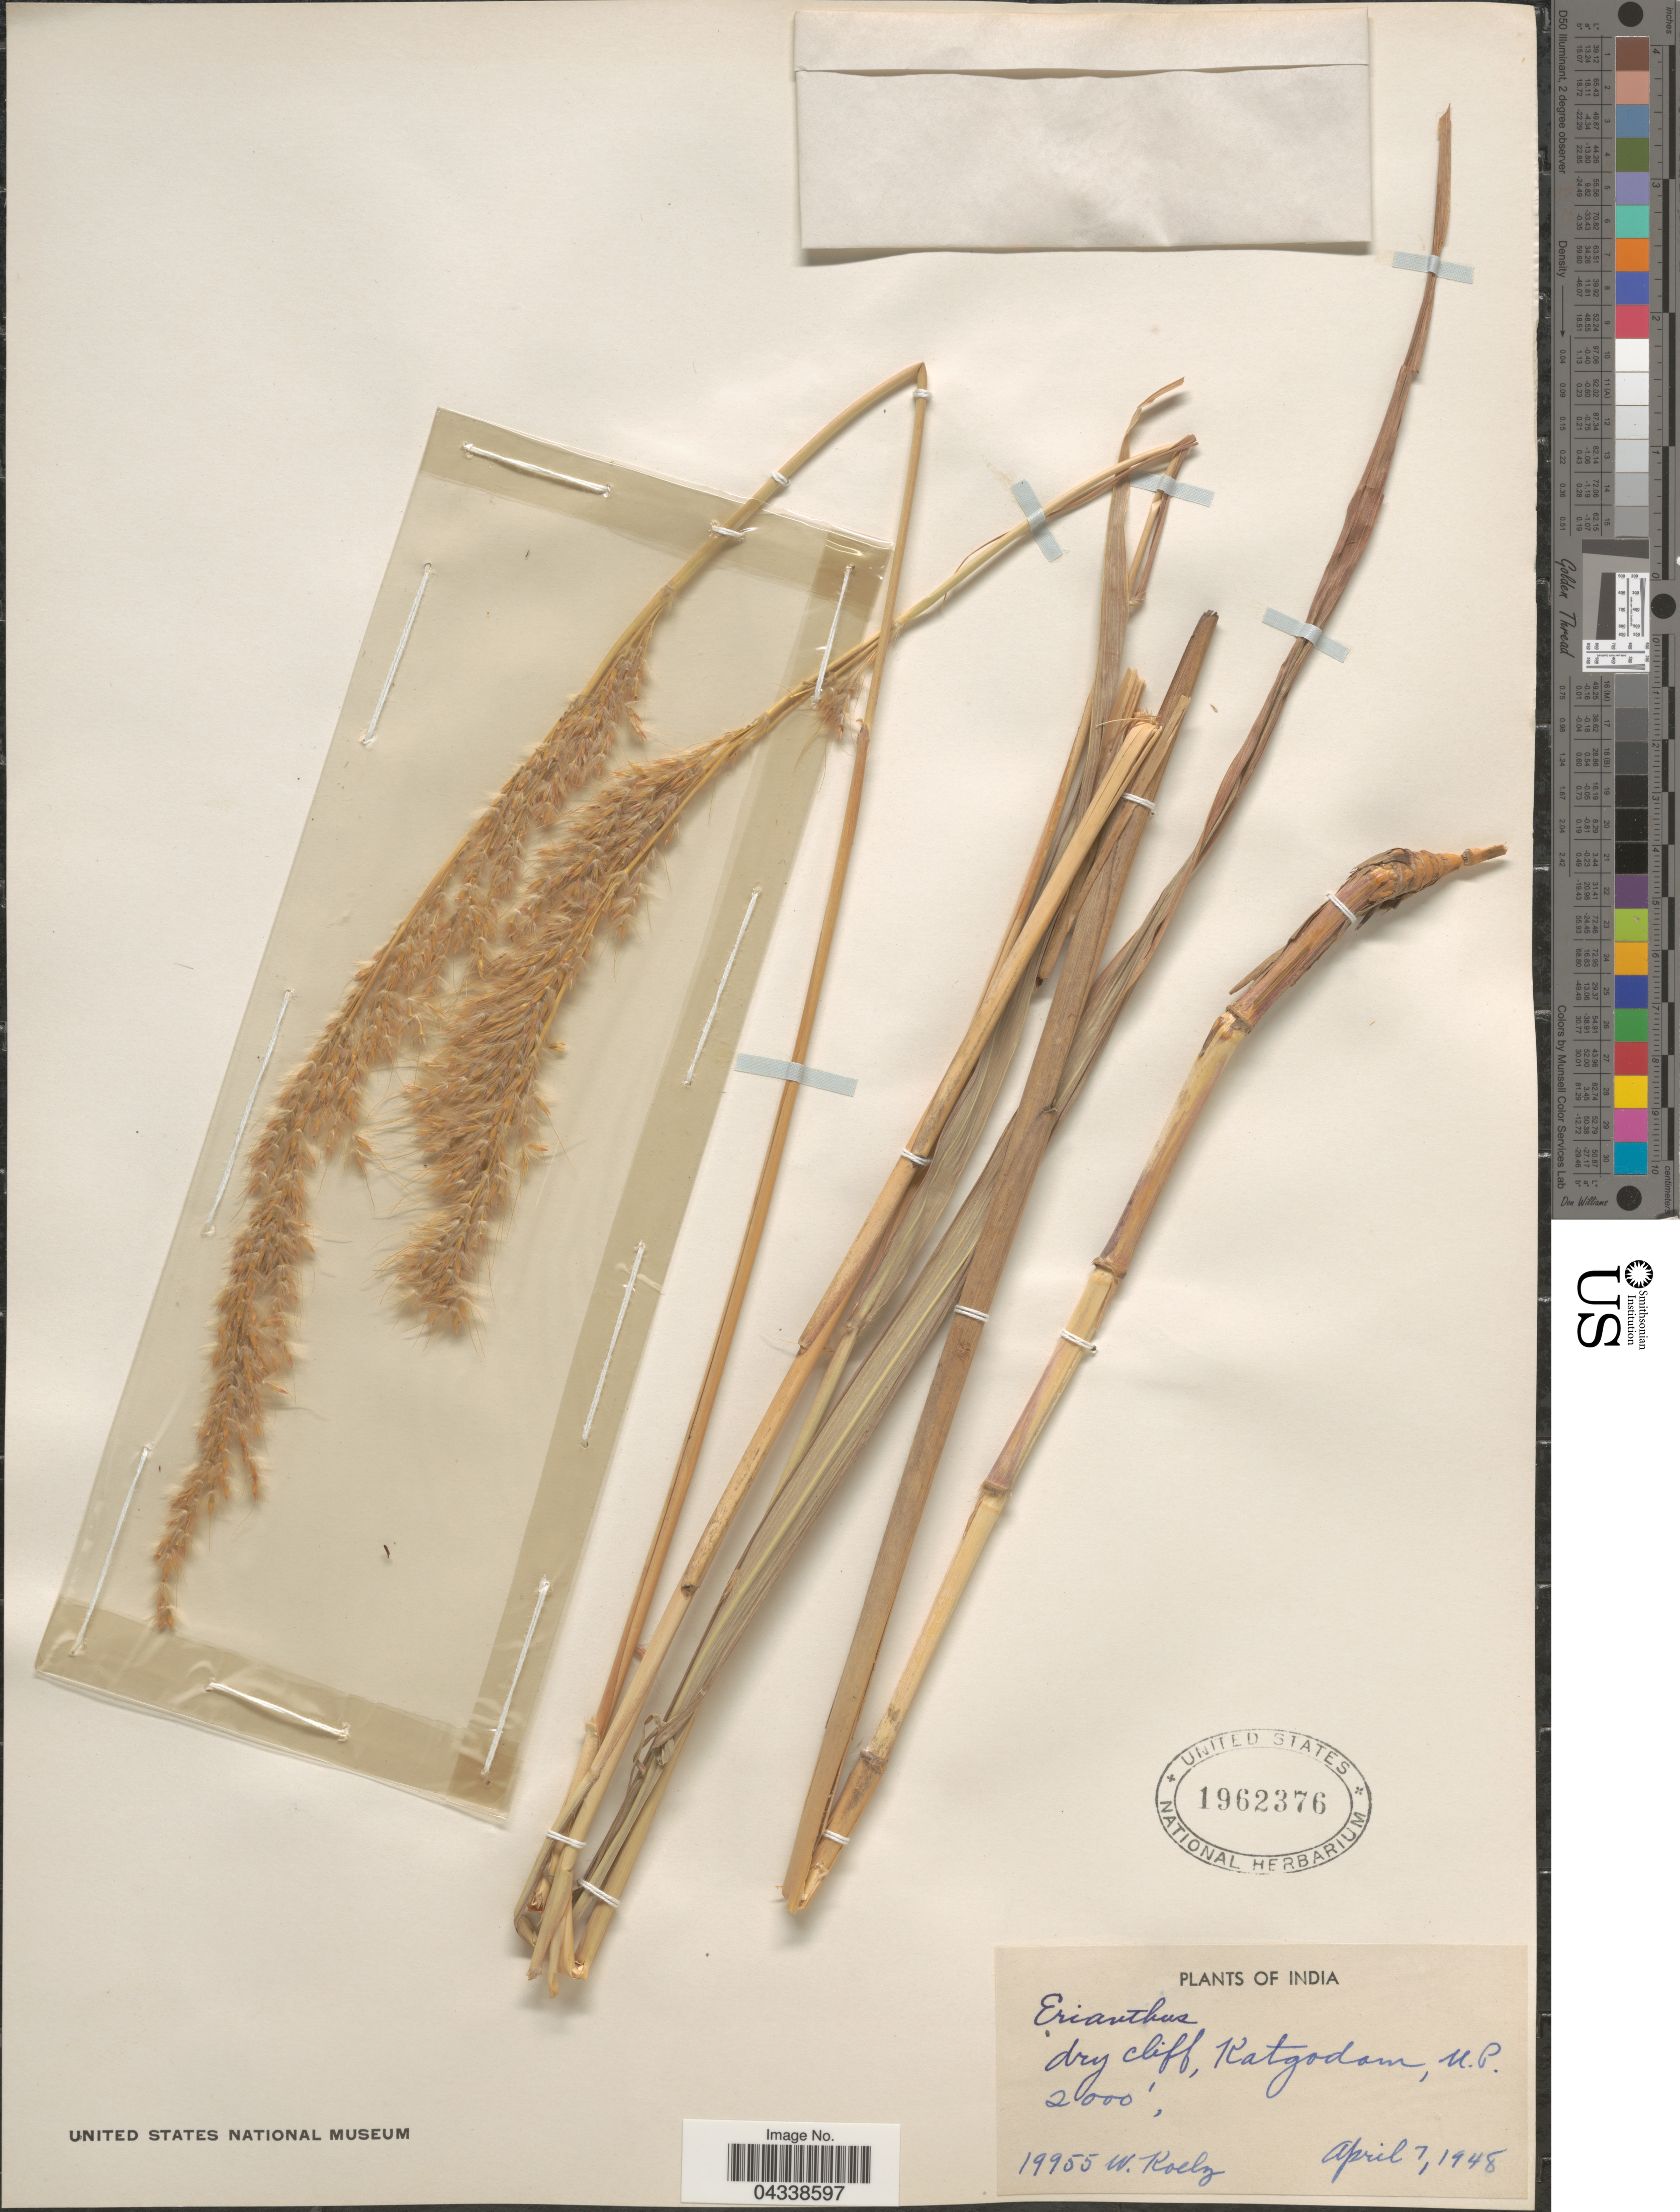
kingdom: Plantae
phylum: Tracheophyta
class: Liliopsida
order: Poales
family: Poaceae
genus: Saccharum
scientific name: Saccharum sp.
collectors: W. Koelz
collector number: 19955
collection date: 1948-04-07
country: India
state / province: Uttar Pradesh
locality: Dry cliff, Katgodom, U.P.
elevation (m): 610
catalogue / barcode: US 1962376